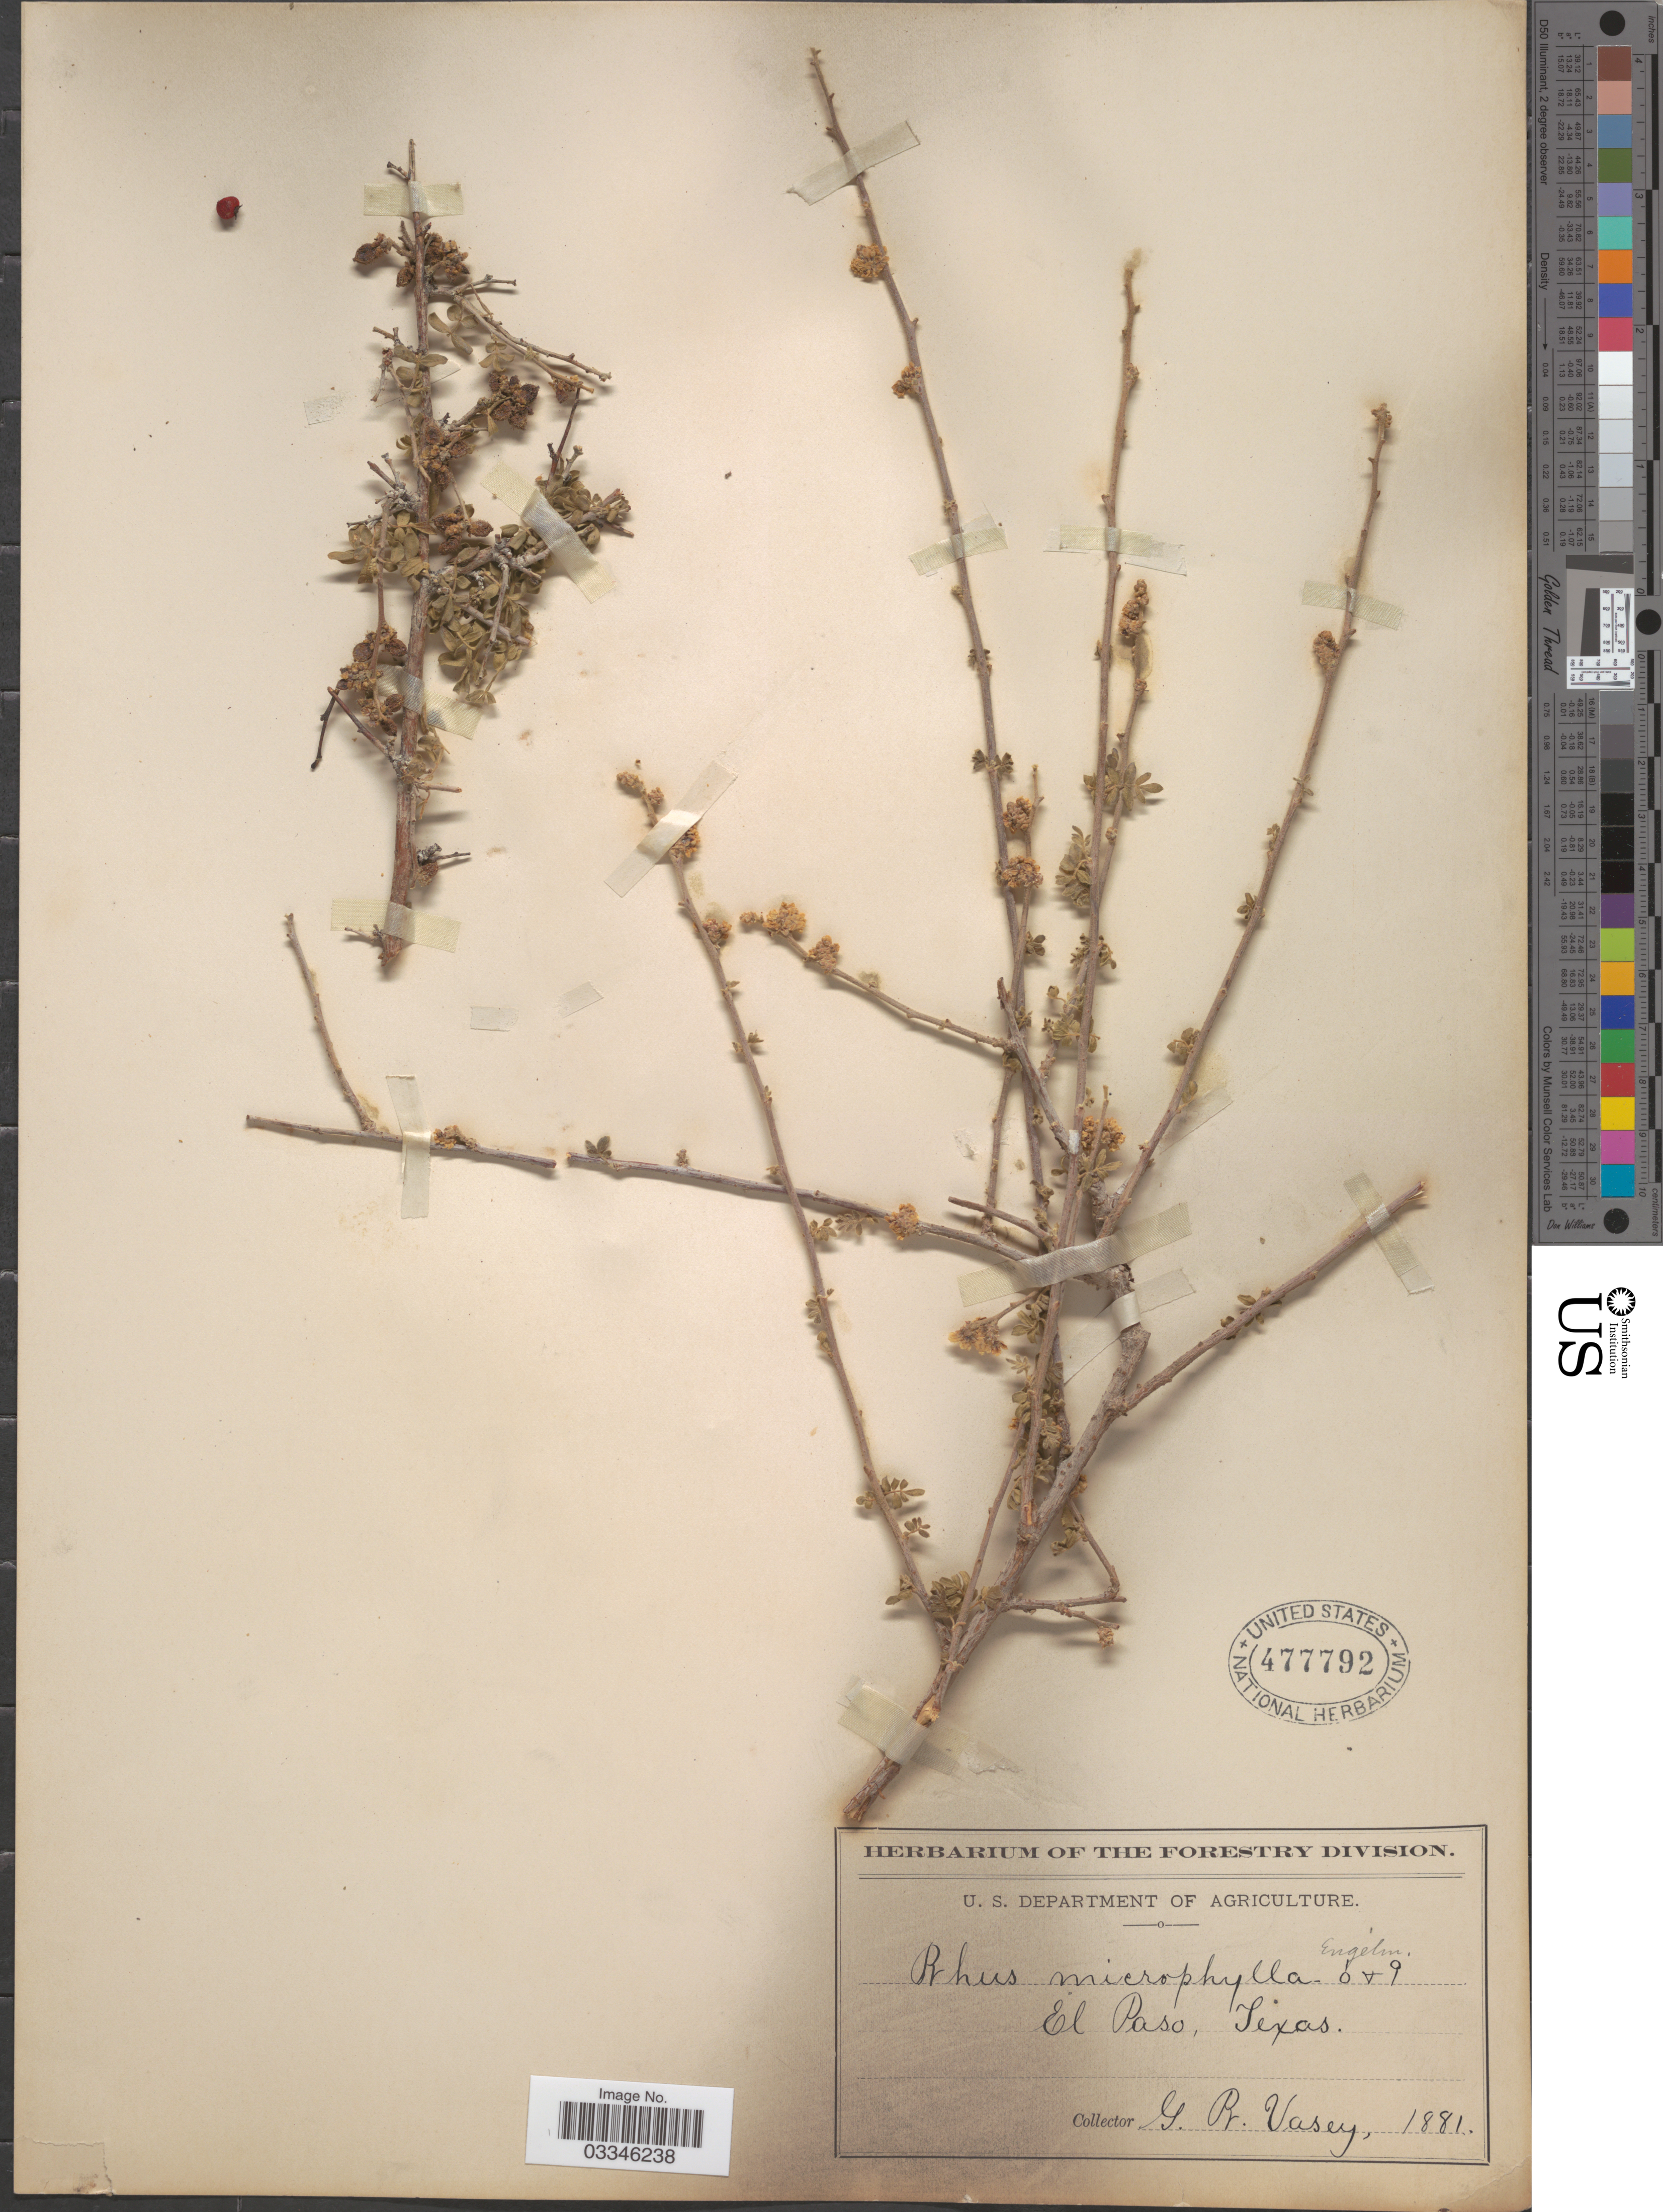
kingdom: Plantae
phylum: Tracheophyta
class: Magnoliopsida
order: Sapindales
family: Anacardiaceae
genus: Rhus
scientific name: Rhus microphylla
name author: Engelm.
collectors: G. R. Vasey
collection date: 1881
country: United States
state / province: Texas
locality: El Paso.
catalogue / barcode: US 477792